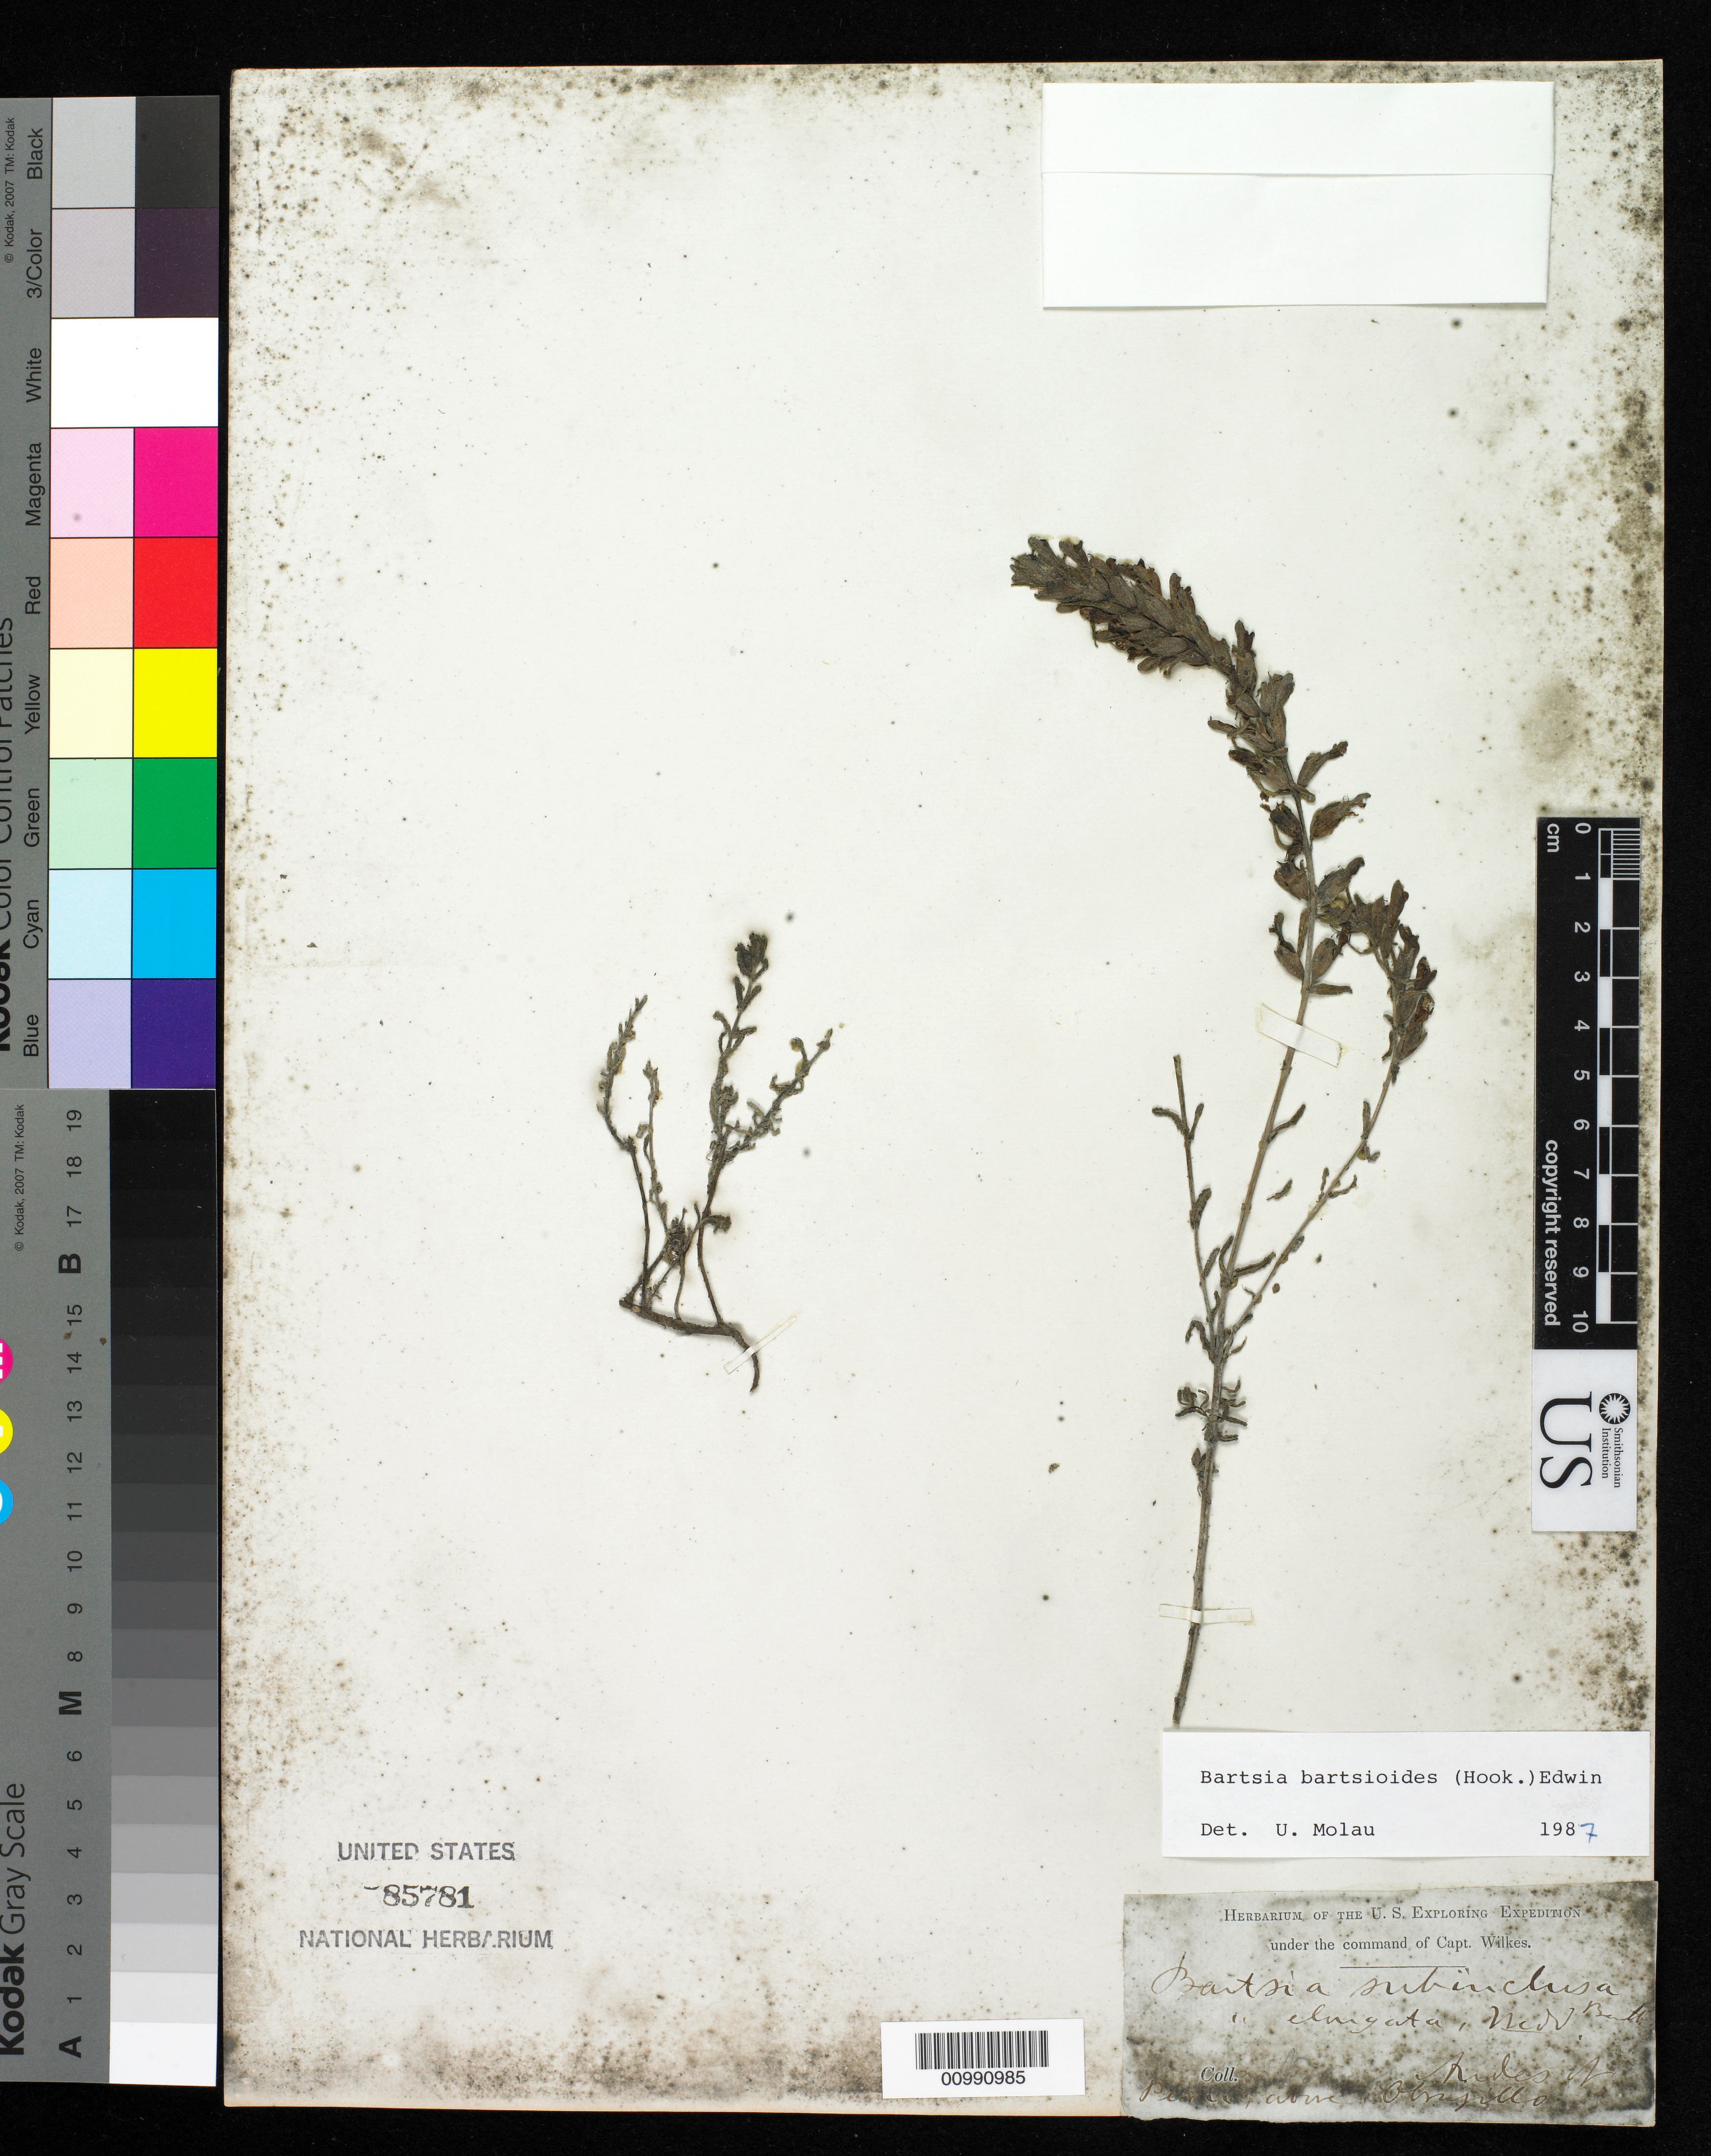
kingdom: Plantae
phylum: Tracheophyta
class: Magnoliopsida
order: Lamiales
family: Orobanchaceae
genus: Bartsia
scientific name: Bartsia bartsioides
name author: (Hook.) Edwin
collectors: Wilkes Explor. Exped.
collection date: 1838/1842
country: Peru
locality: Andes of Peru, above Obrajillo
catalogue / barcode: US 85781